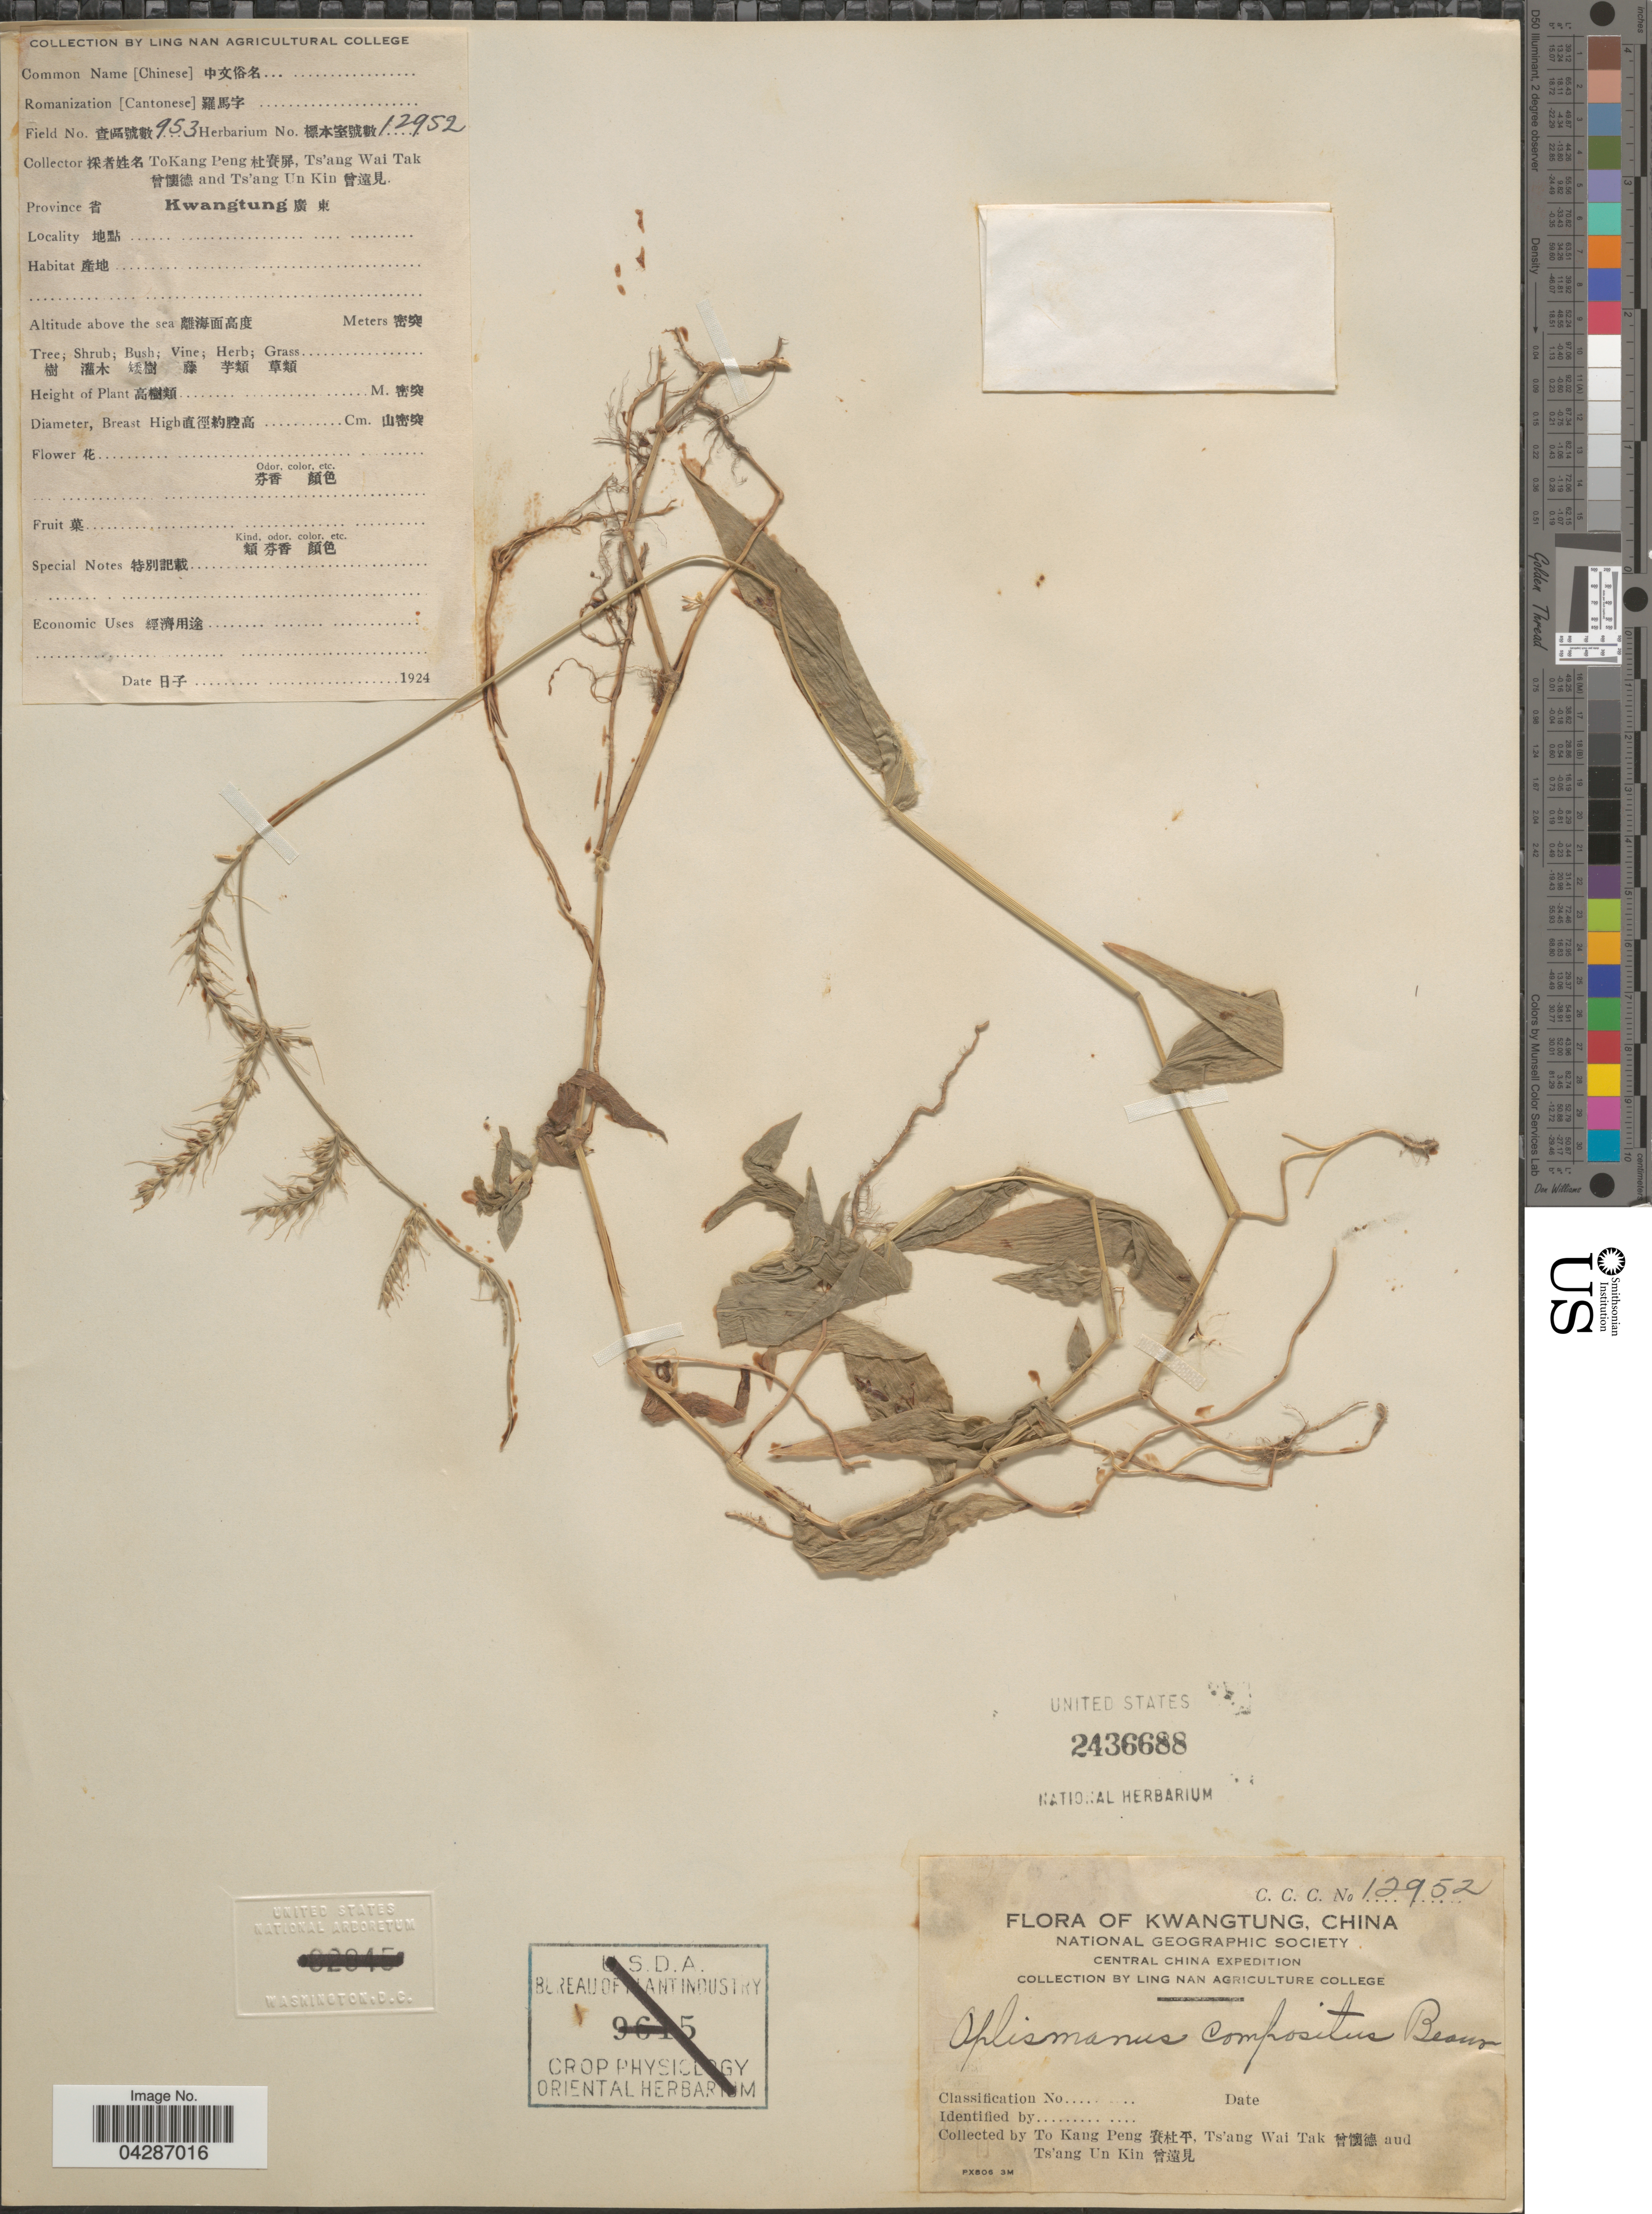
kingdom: Plantae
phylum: Tracheophyta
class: Liliopsida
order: Poales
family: Poaceae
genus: Oplismenus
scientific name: Oplismenus compositus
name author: (L.) P. Beauv.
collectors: Kang Peng To, W. T. Tsang & Ts' Ang Un Kin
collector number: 953/12952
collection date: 1924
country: China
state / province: Guangdong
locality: Kwantung. Central China Expedition. X.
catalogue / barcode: US 2436688